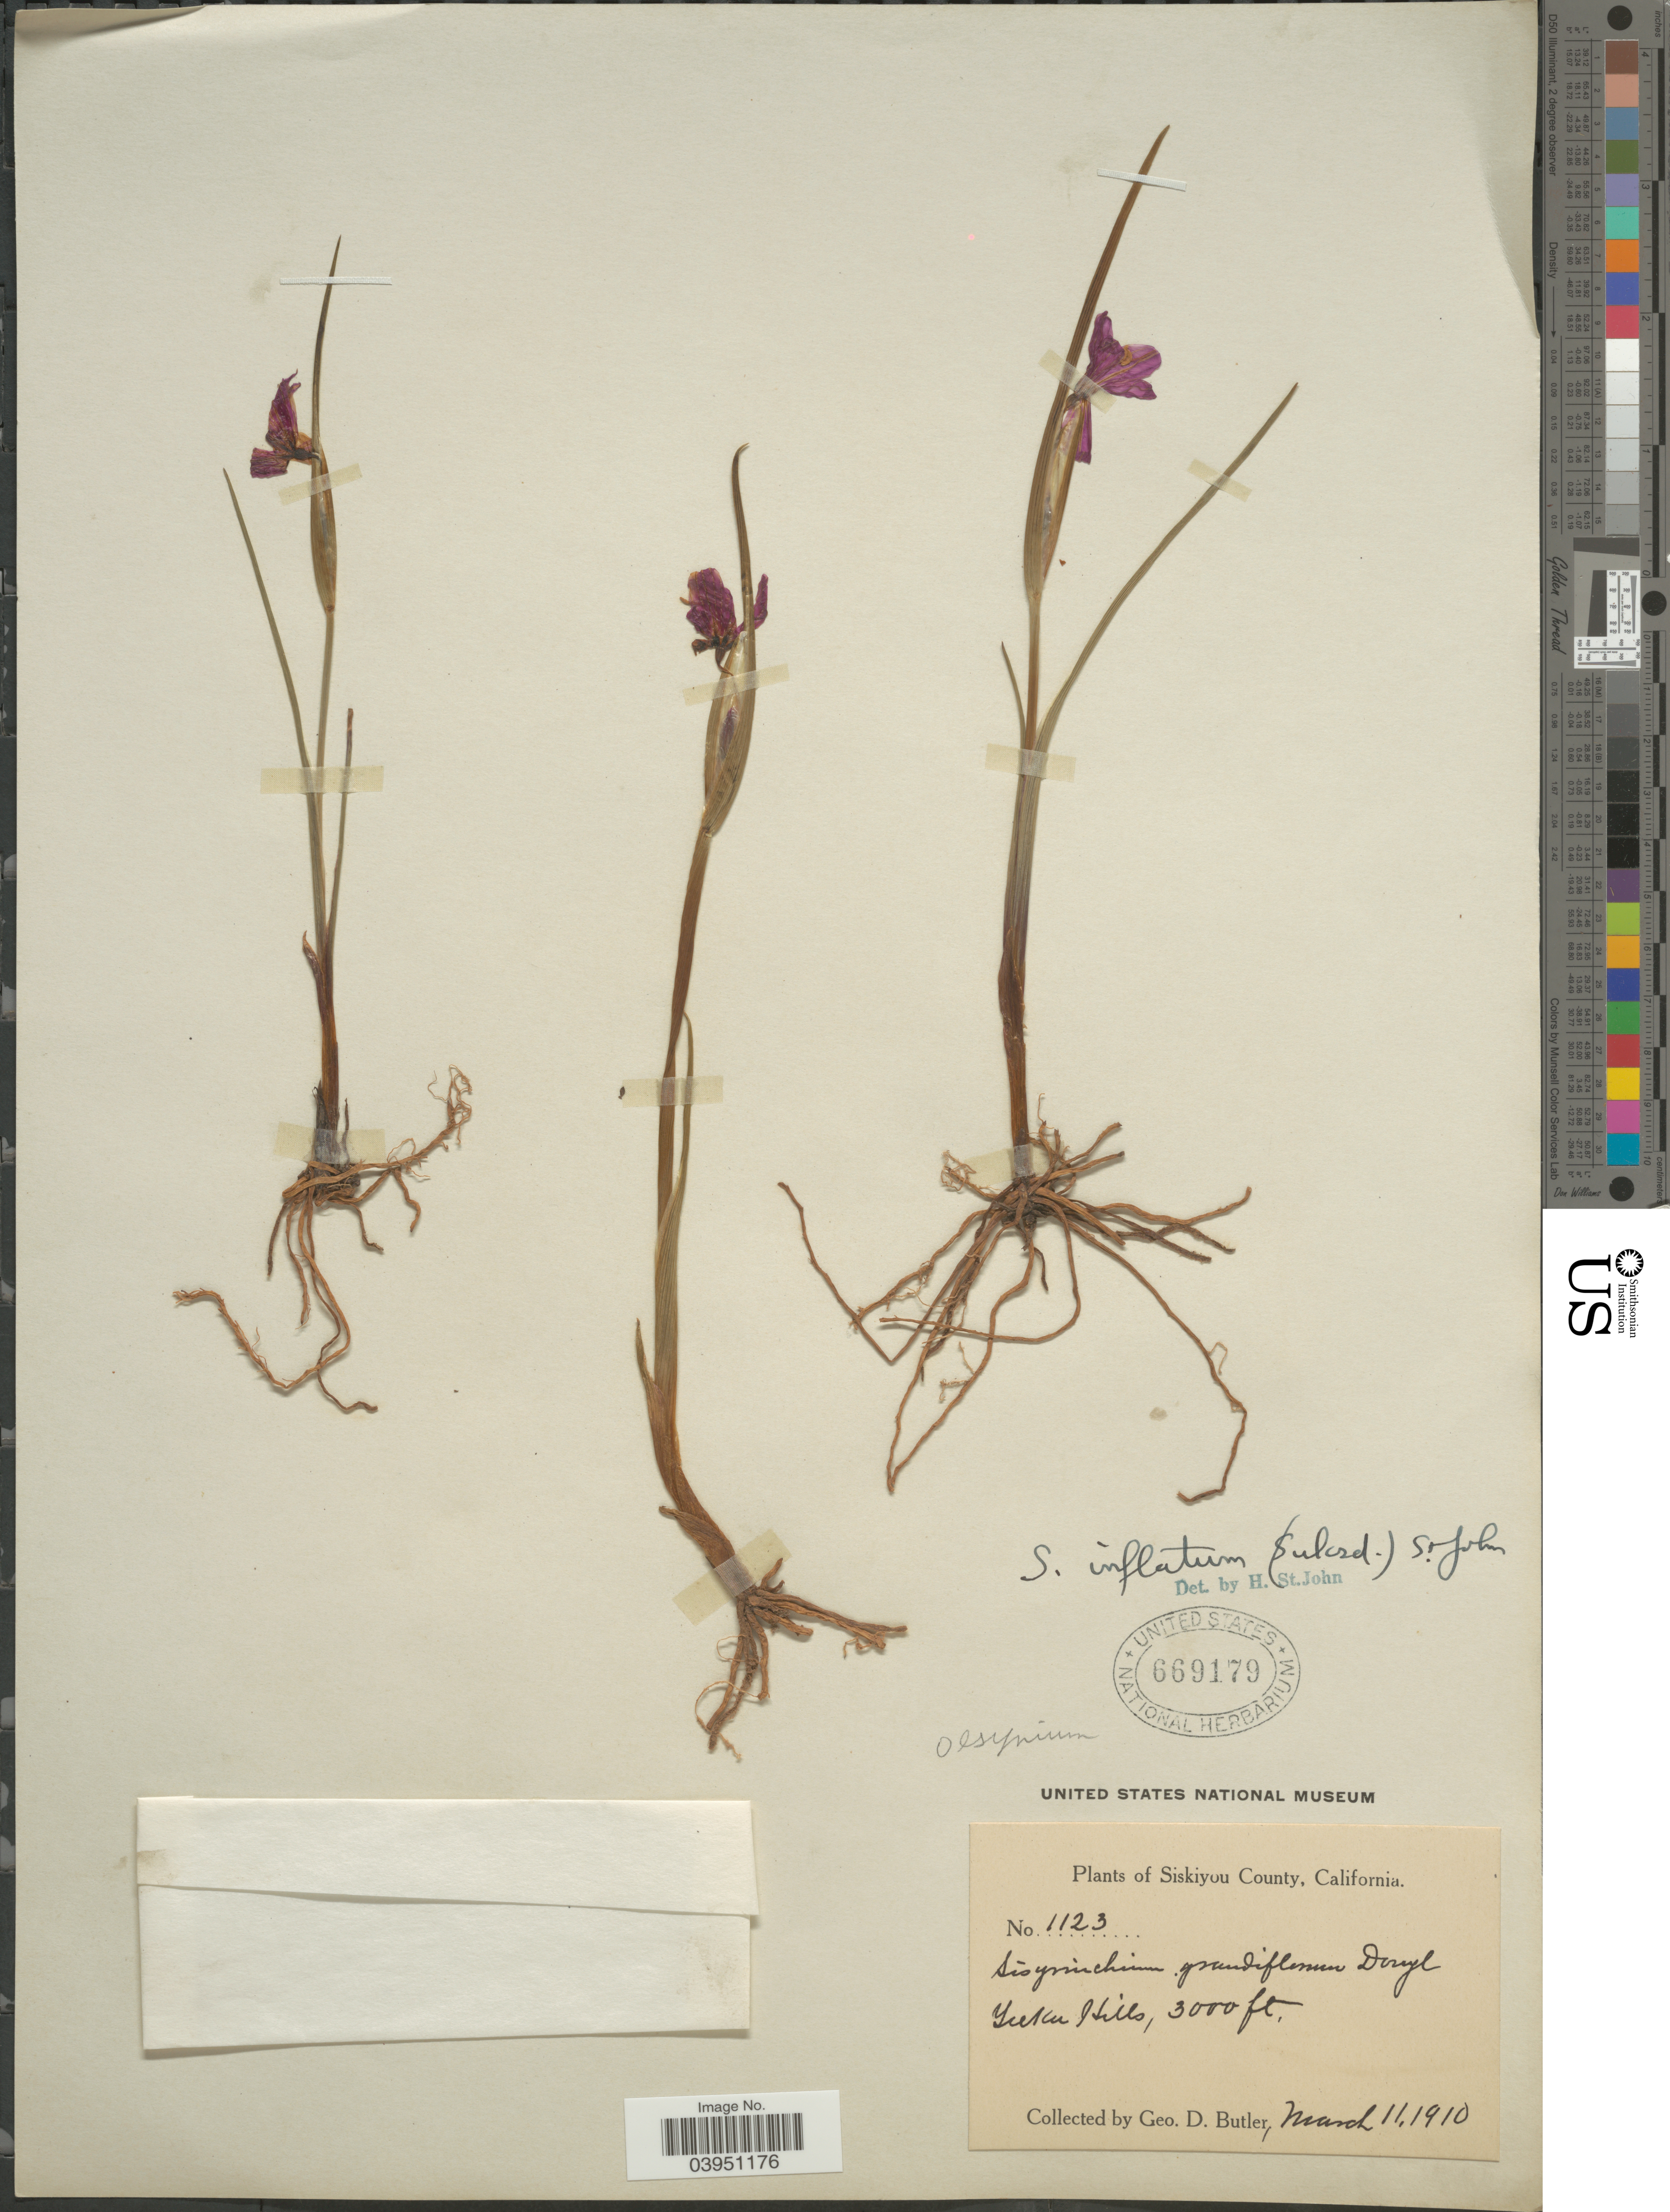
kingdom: Plantae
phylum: Tracheophyta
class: Liliopsida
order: Asparagales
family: Iridaceae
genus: Sisyrinchium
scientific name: Sisyrinchium inflatum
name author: (Suksd.) H. St. John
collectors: G. D. Butler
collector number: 1123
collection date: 1910-03-11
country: United States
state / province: California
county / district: Siskiyou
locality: Siskiyou County. Yreka Hills.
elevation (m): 914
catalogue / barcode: US 669179